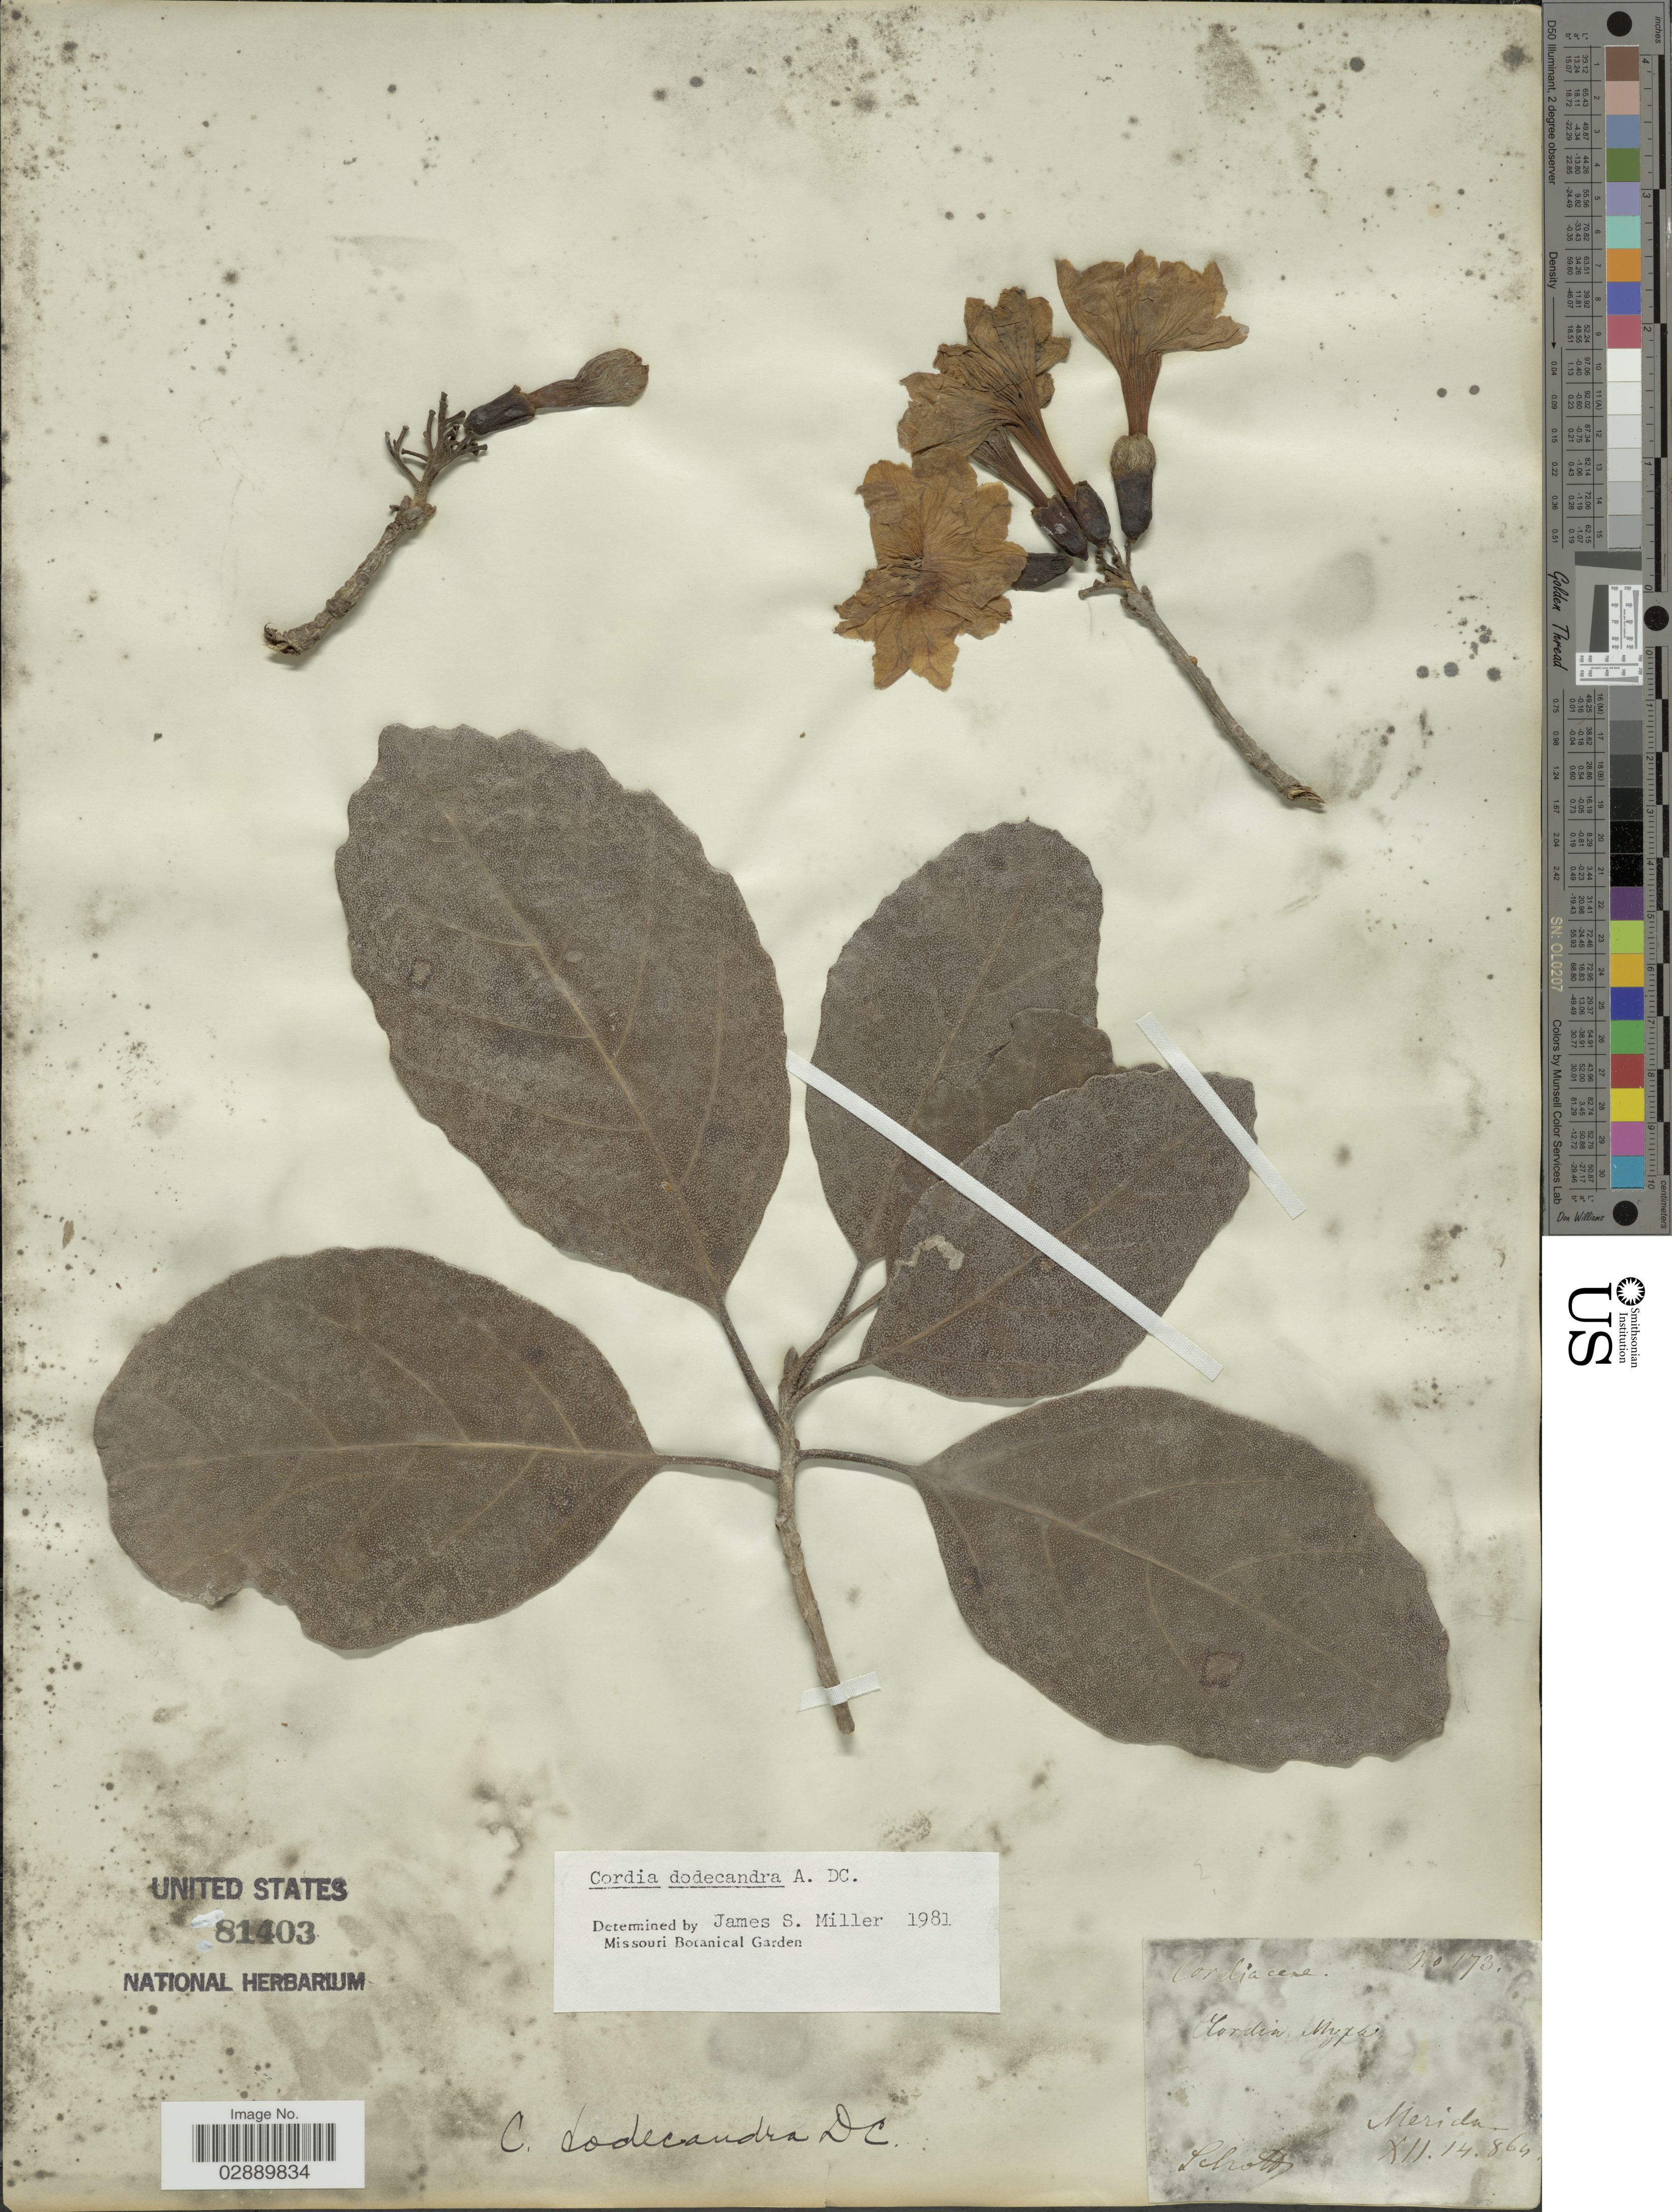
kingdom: Plantae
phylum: Tracheophyta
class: Magnoliopsida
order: Boraginales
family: Cordiaceae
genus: Cordia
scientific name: Cordia dodecandra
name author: A. DC.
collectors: Schott, --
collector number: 173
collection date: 1864-12-14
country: Venezuela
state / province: Mérida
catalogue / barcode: US 81403